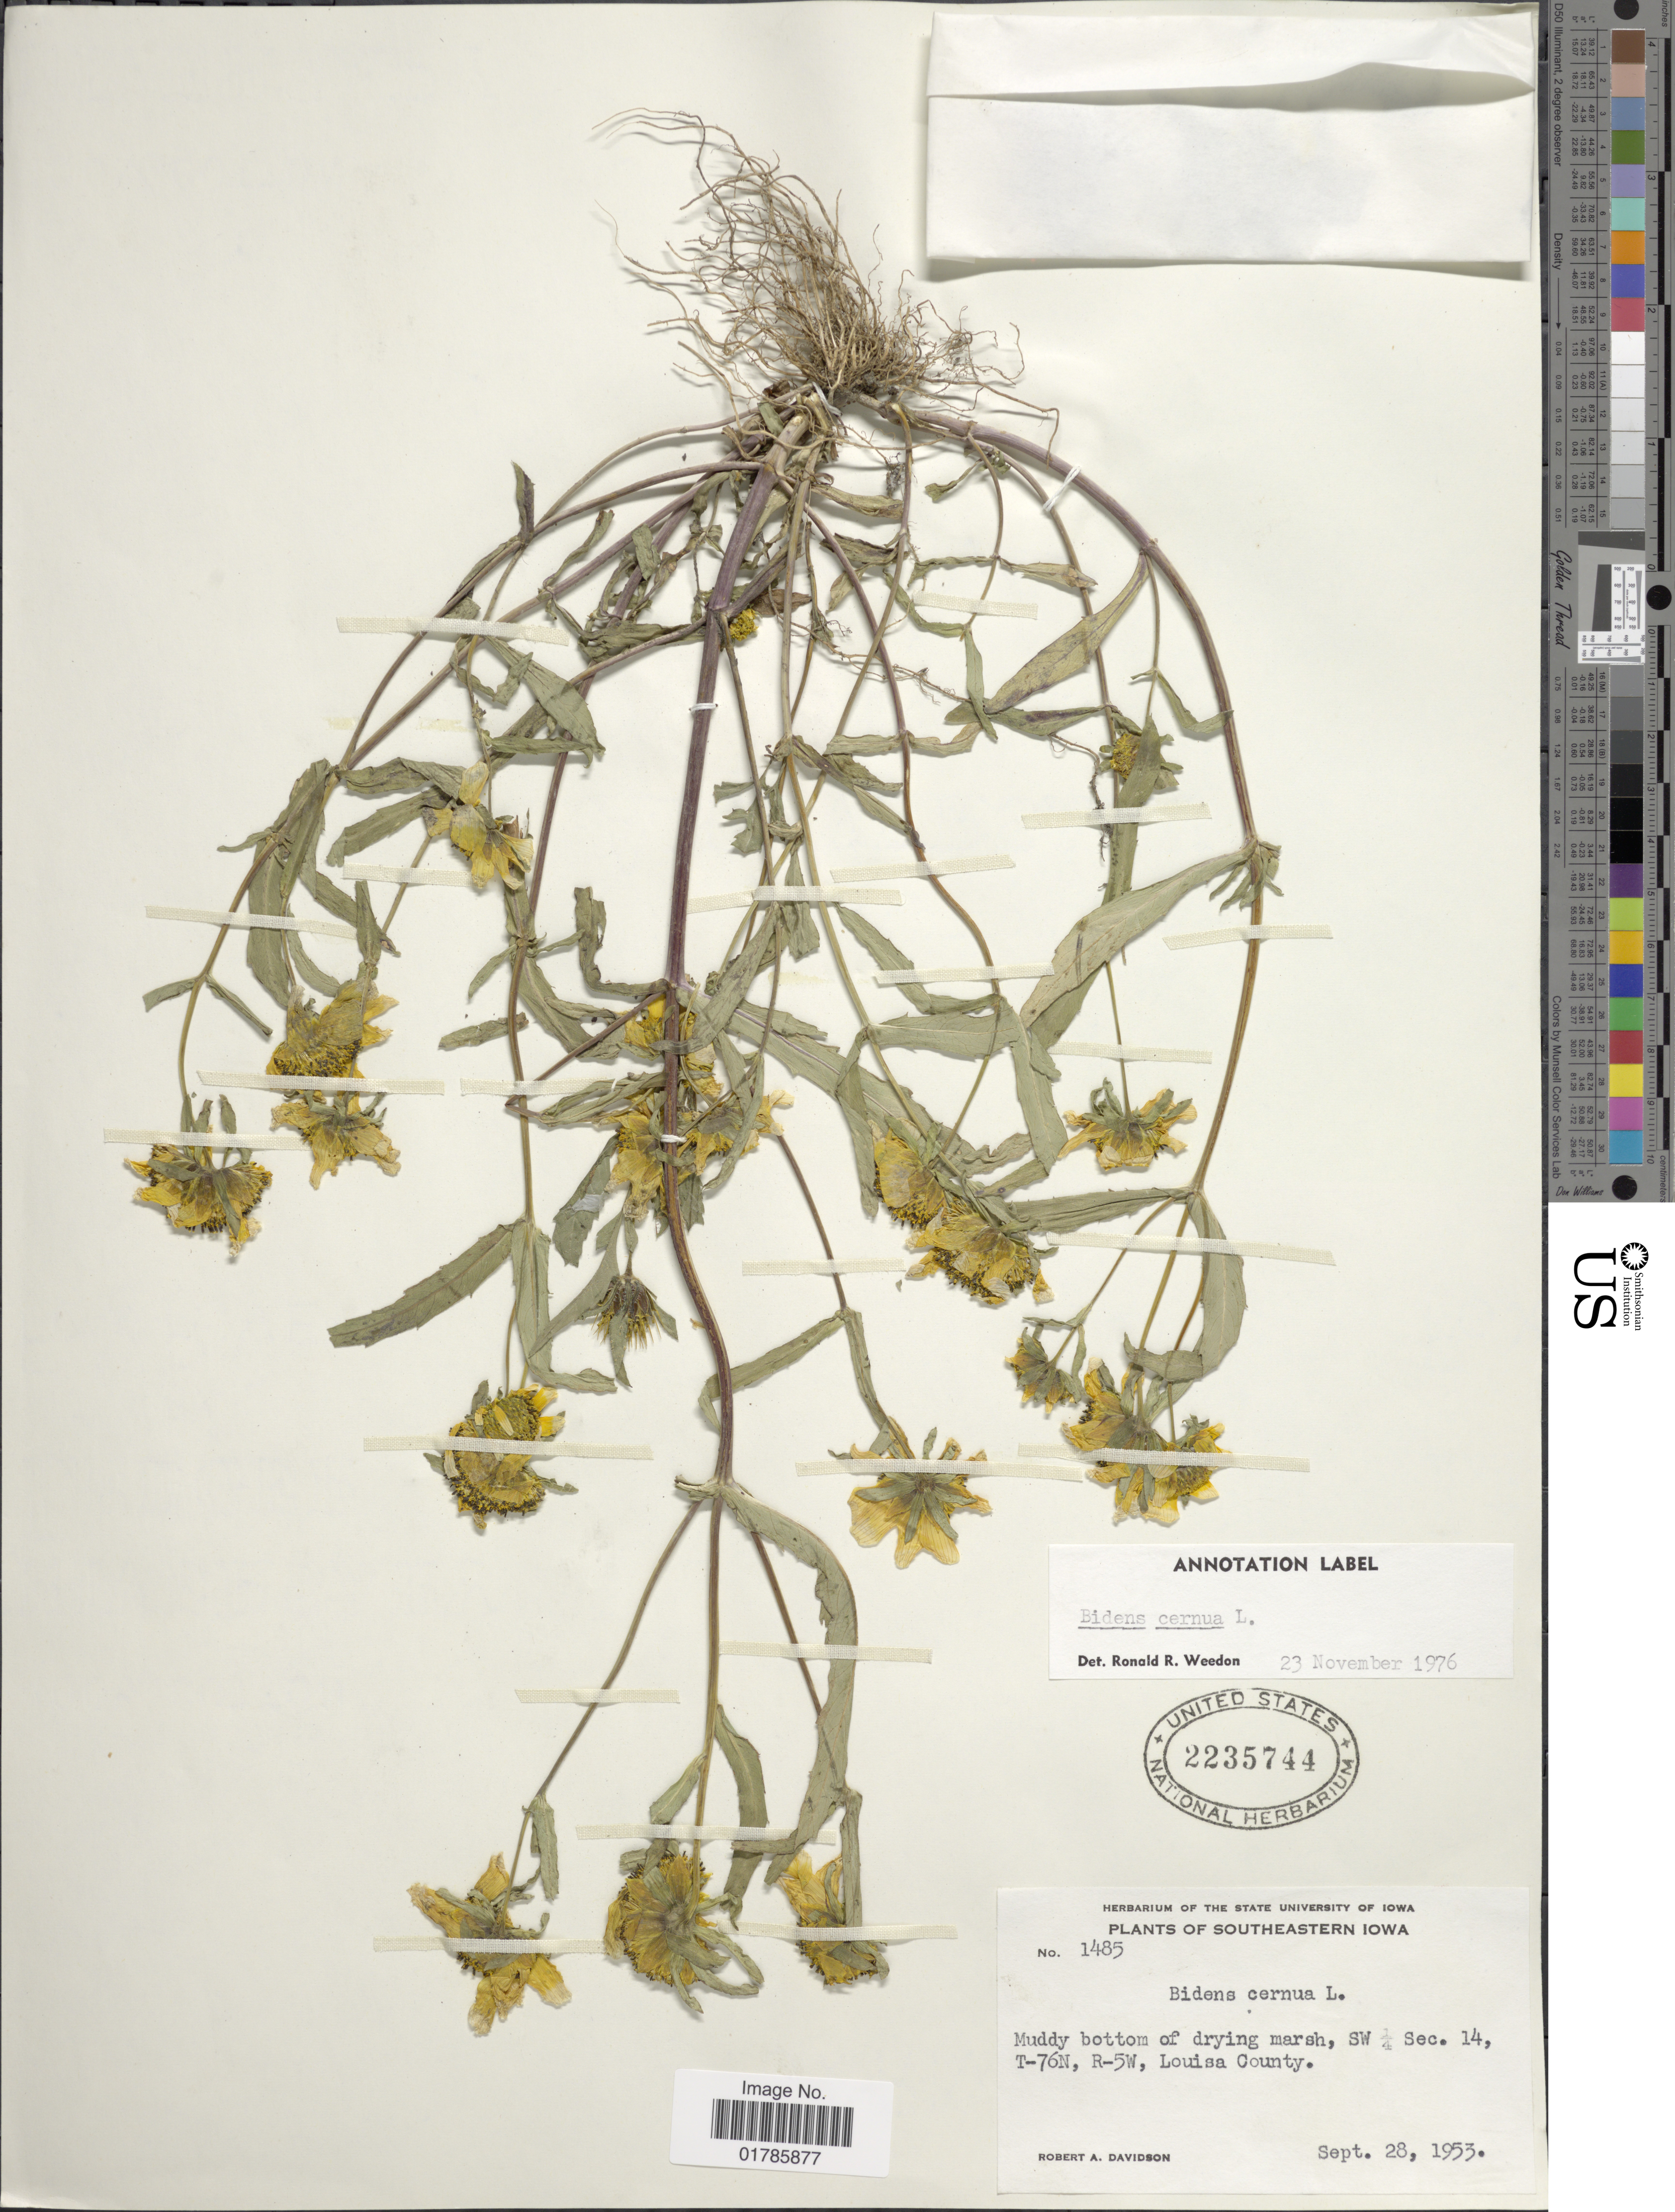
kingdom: Plantae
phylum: Tracheophyta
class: Magnoliopsida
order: Asterales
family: Asteraceae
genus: Bidens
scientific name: Bidens cernua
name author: L.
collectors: R. A. Davidson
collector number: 1485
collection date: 1953-09-28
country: United States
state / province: Iowa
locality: Southeastern Iowa, muddy bottom of drying marsh, SW ¼ Sec. 14, T-76N, R-5W, Louisa County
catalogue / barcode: US 2235744